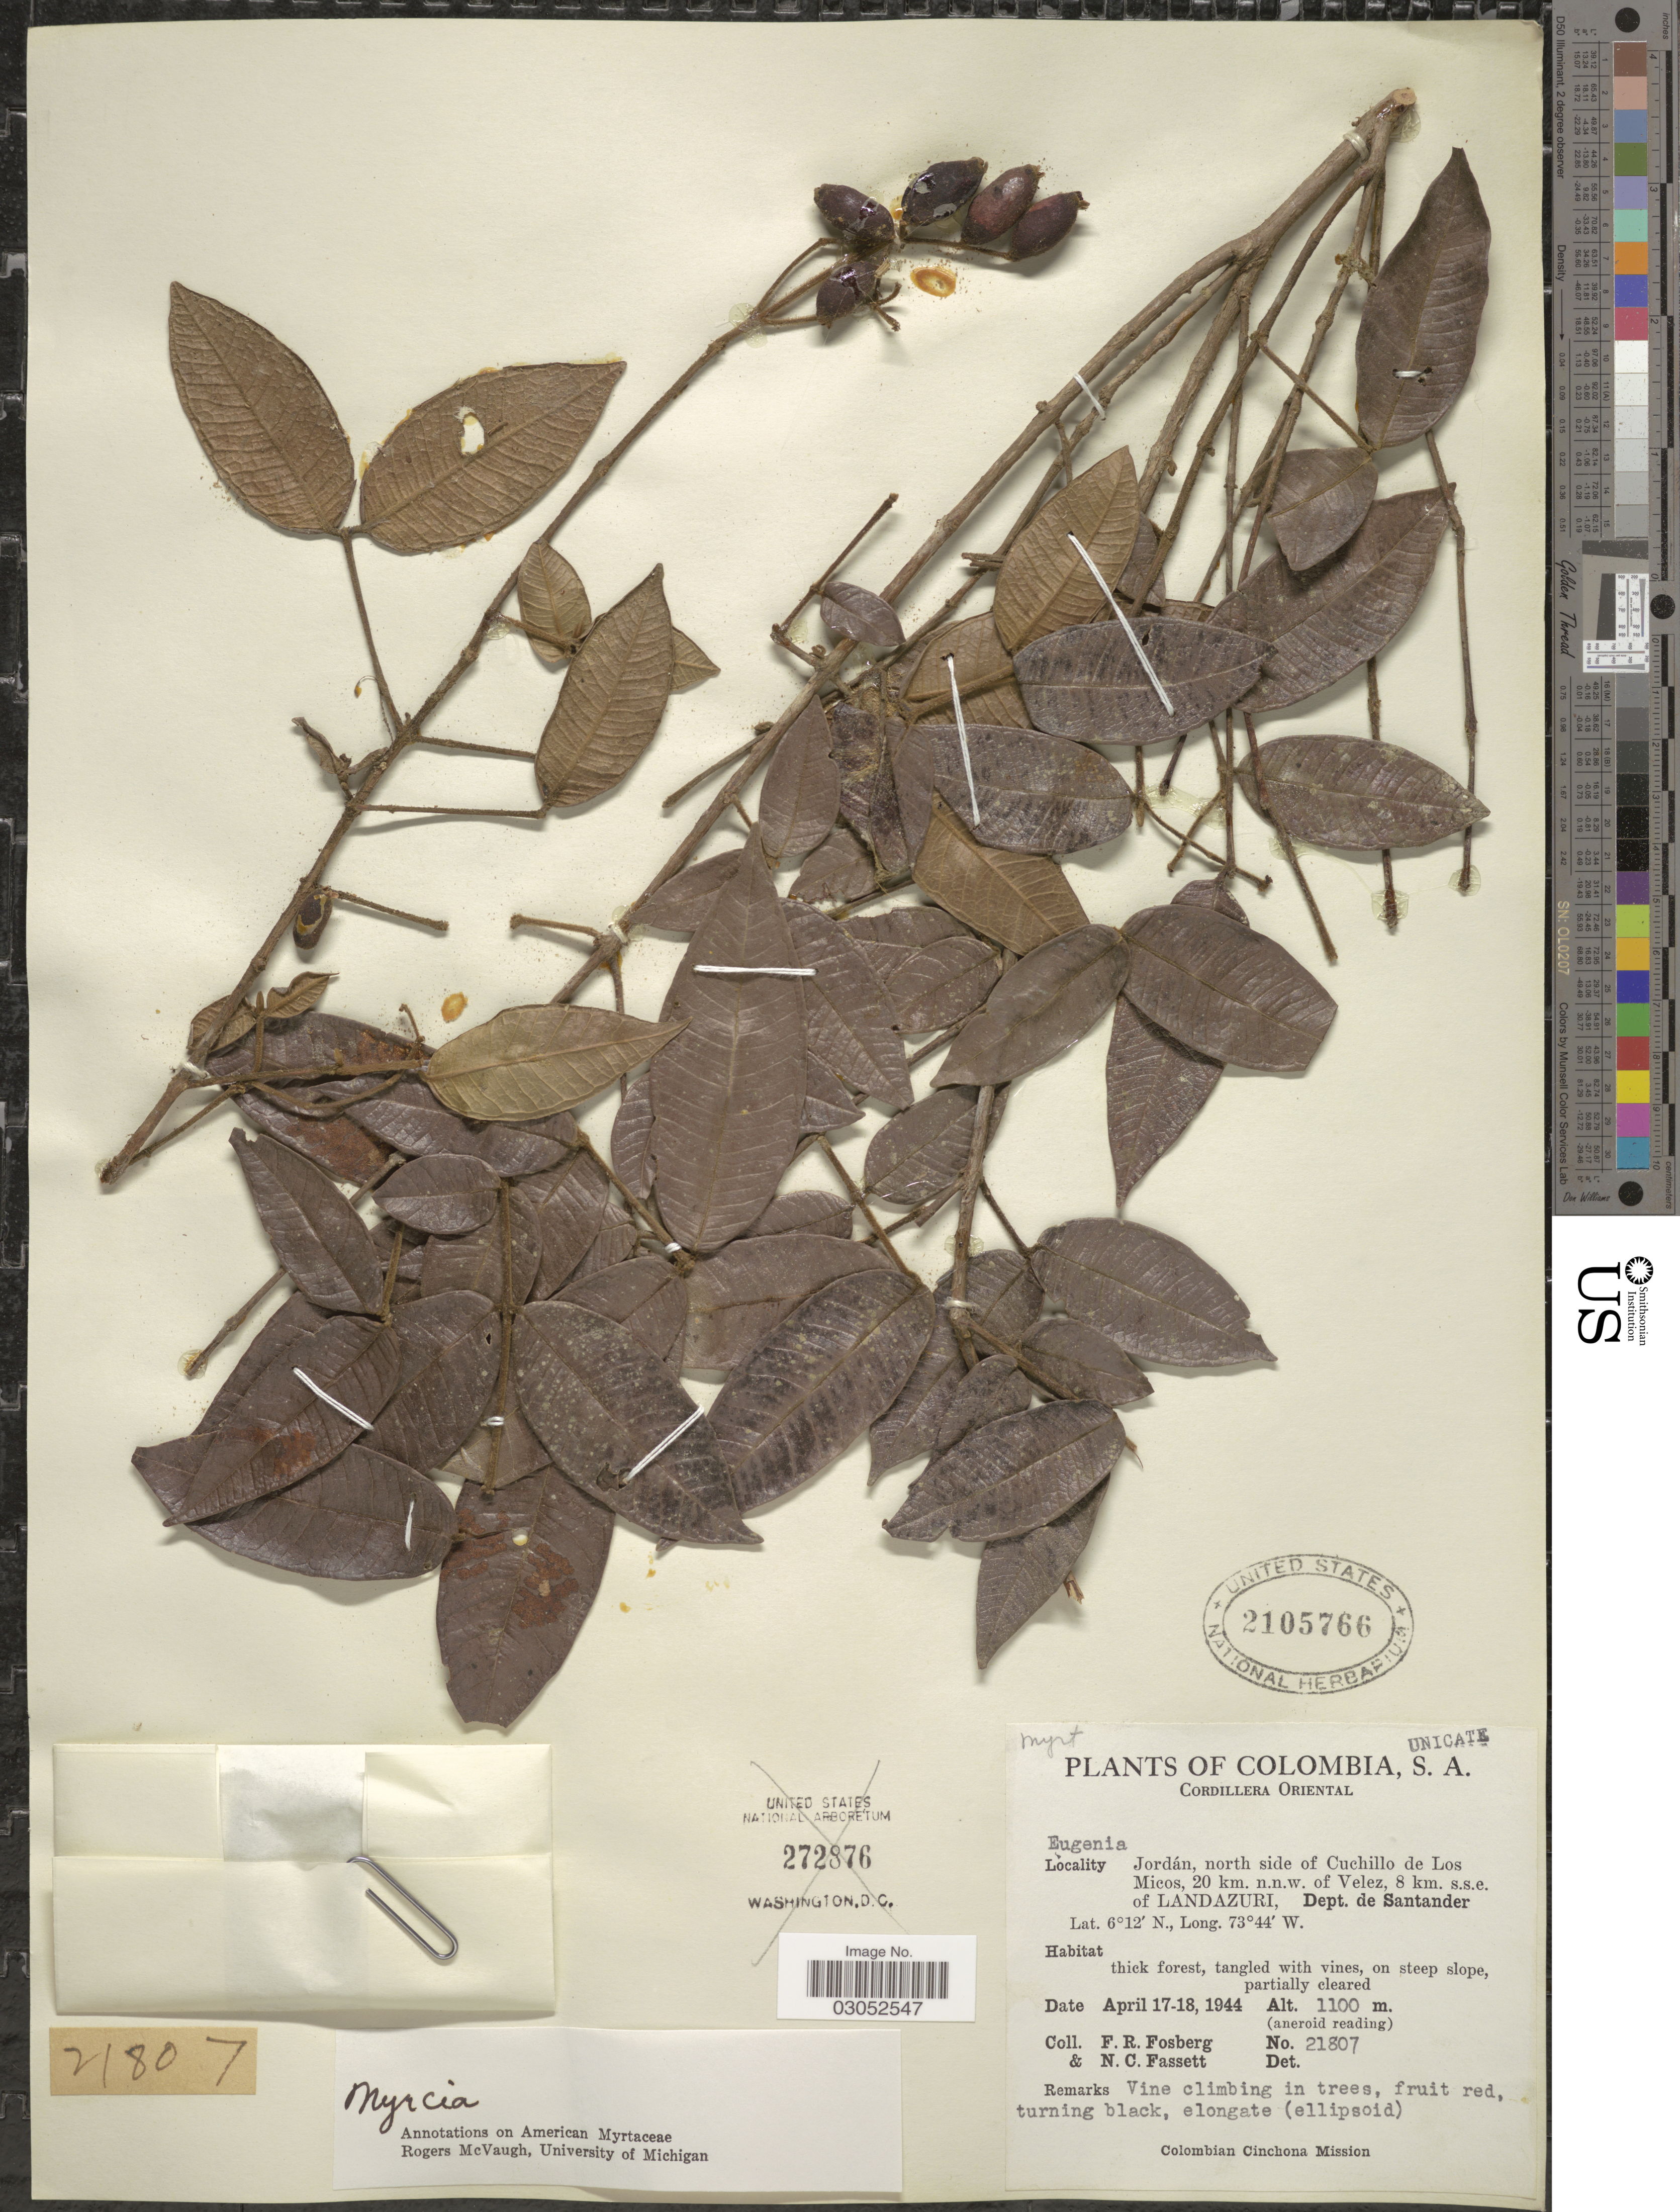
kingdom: Plantae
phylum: Tracheophyta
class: Magnoliopsida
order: Myrtales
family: Myrtaceae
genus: Myrcia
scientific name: Myrcia sp.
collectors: F. R. Fosberg & N. C. Fassett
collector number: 21807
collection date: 1944-04-17/1944-04-18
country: Colombia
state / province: Santander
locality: S.A. Cordillera Oriental. Jordán, north side of Cuchillo de Los Micos, 20 km. n.n.w. of Velez, 8 km s.s.e. of Landazuri, Dept. de Santander.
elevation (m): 1100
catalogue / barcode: US 2105766